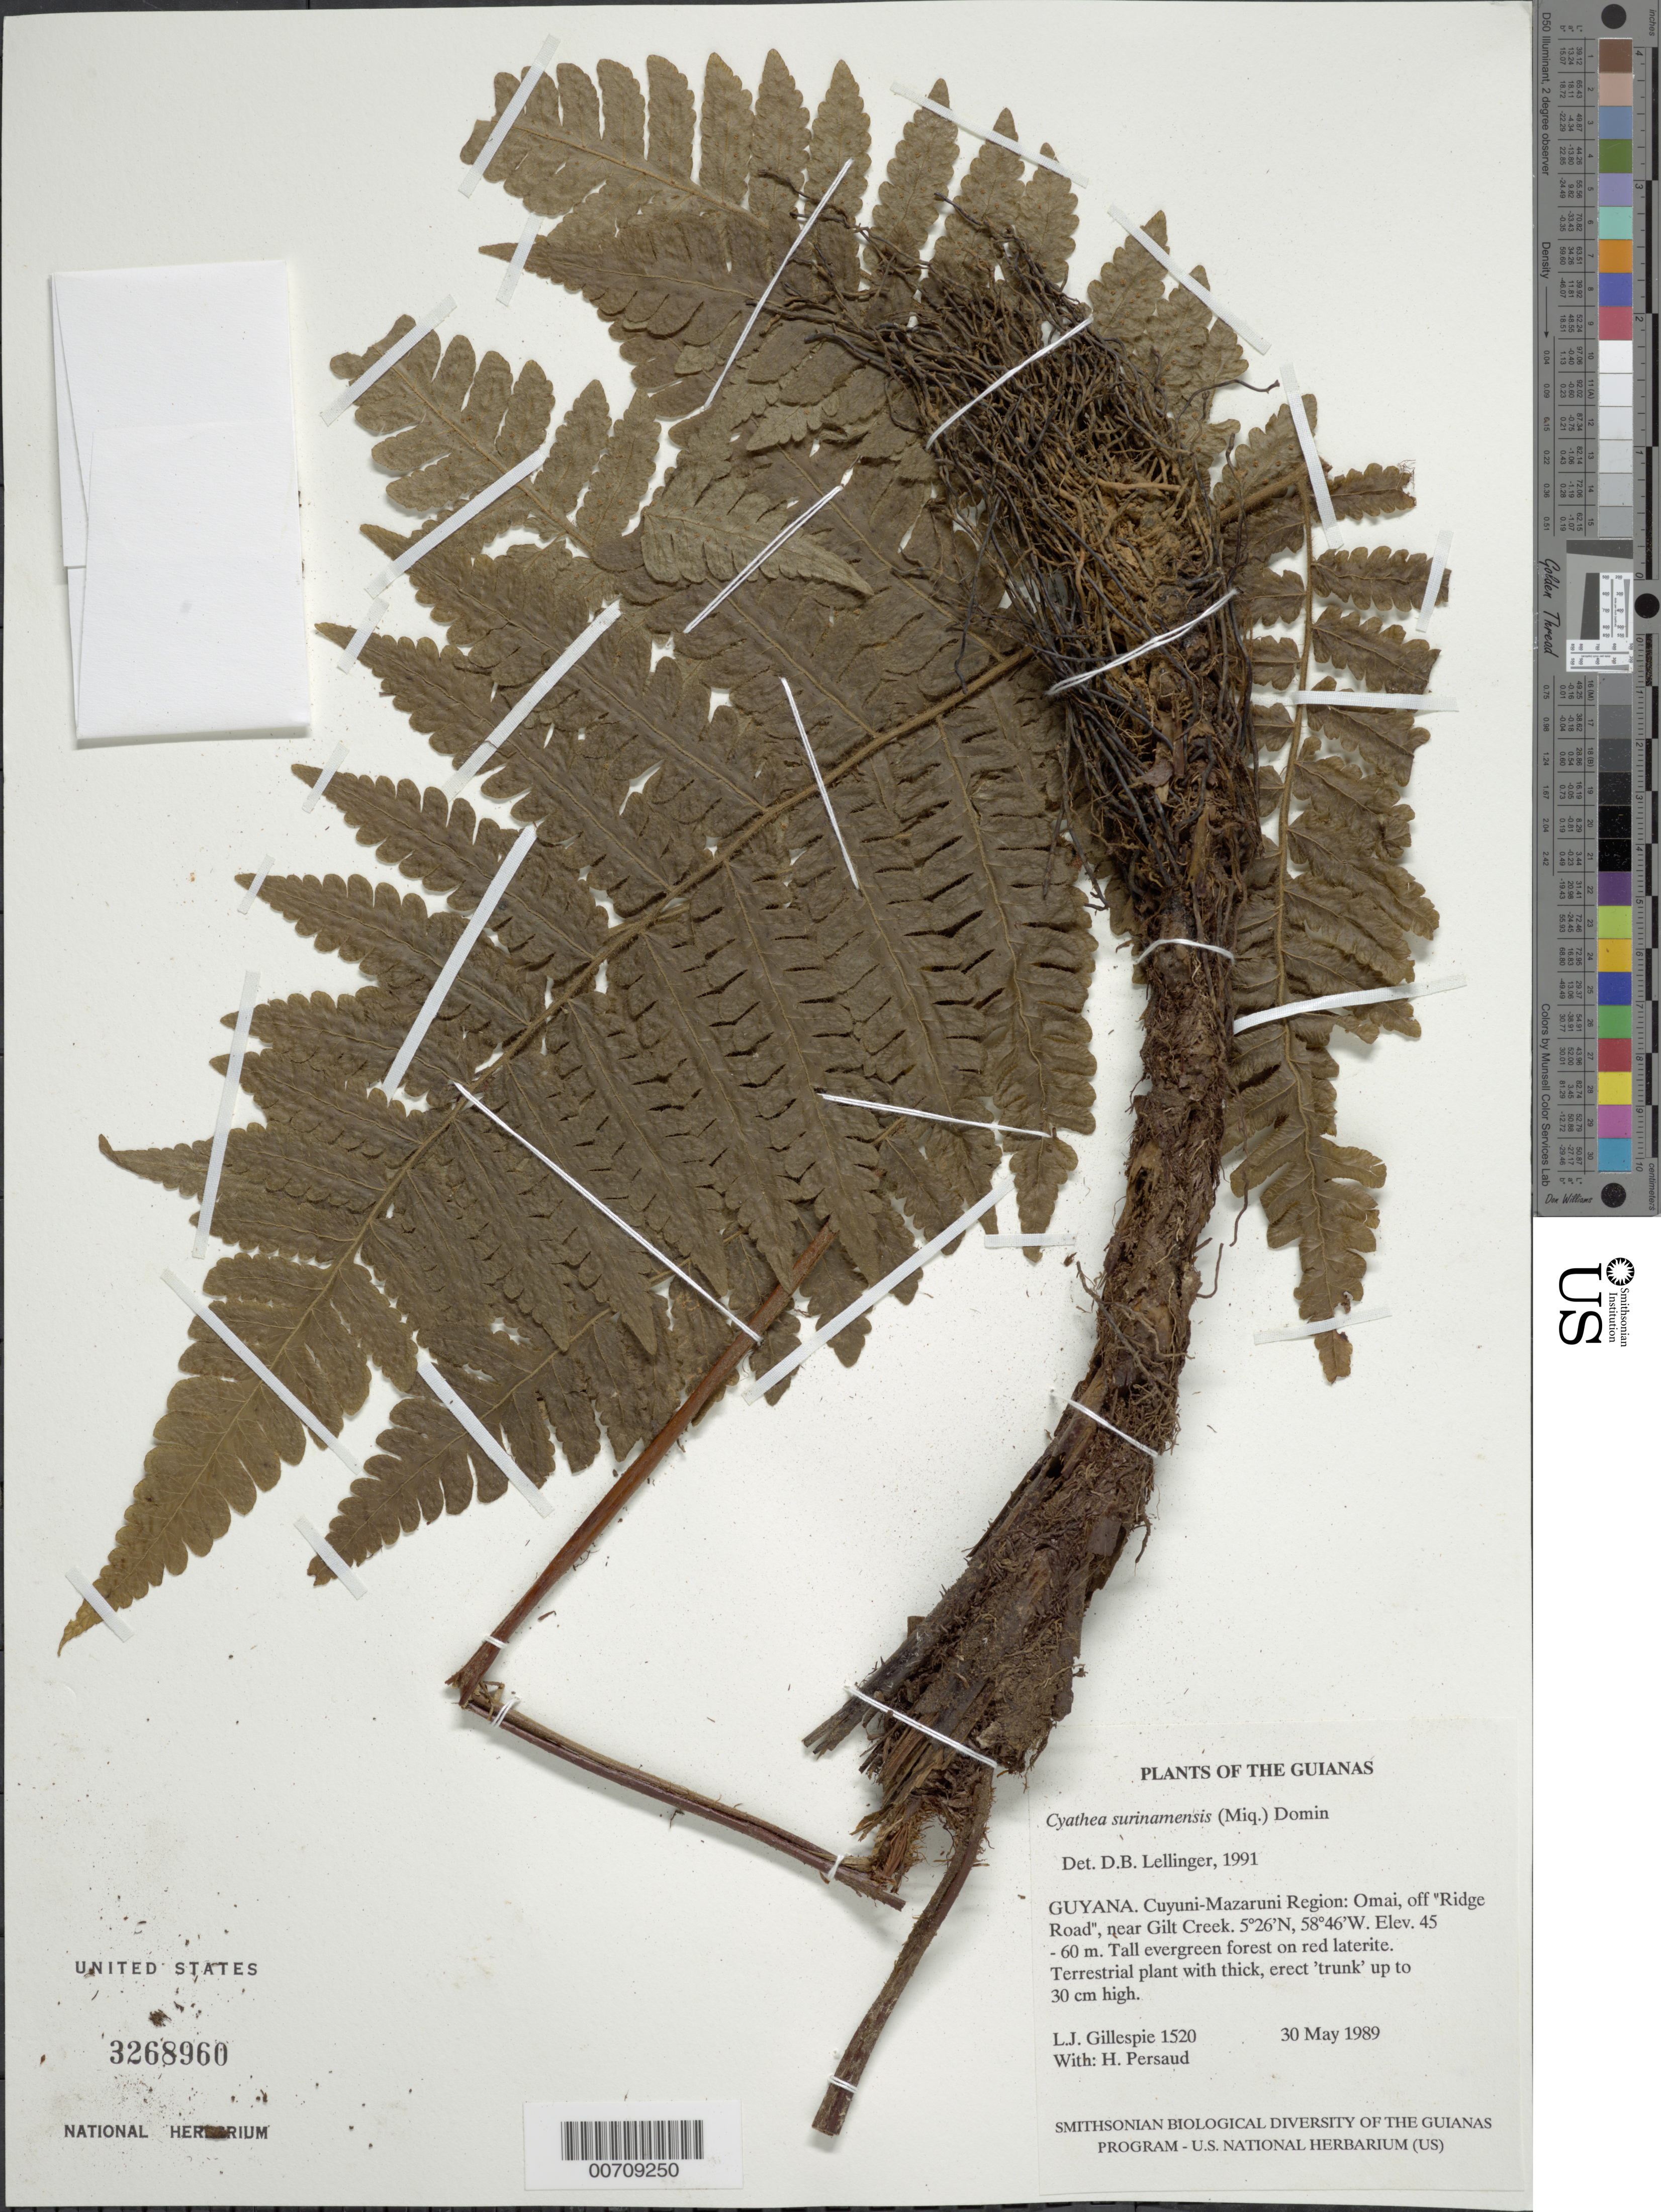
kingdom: Plantae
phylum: Tracheophyta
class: Polypodiopsida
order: Cyatheales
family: Cyatheaceae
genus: Cyathea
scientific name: Cyathea surinamensis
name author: (Miq.) Domin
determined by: Lellinger, David B., (BOT), Smithsonian Institution - National Museum of Natural History (UNITED STATES)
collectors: L. J. Gillespie & H. Persaud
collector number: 1520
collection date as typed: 30 May 1989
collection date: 1989-05-30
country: Guyana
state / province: Cuyuni-Mazaruni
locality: Omai, off "Ridge Road", near Gilt Creek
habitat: Tall evergreen forest on red laterite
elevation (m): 45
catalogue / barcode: US 3268960